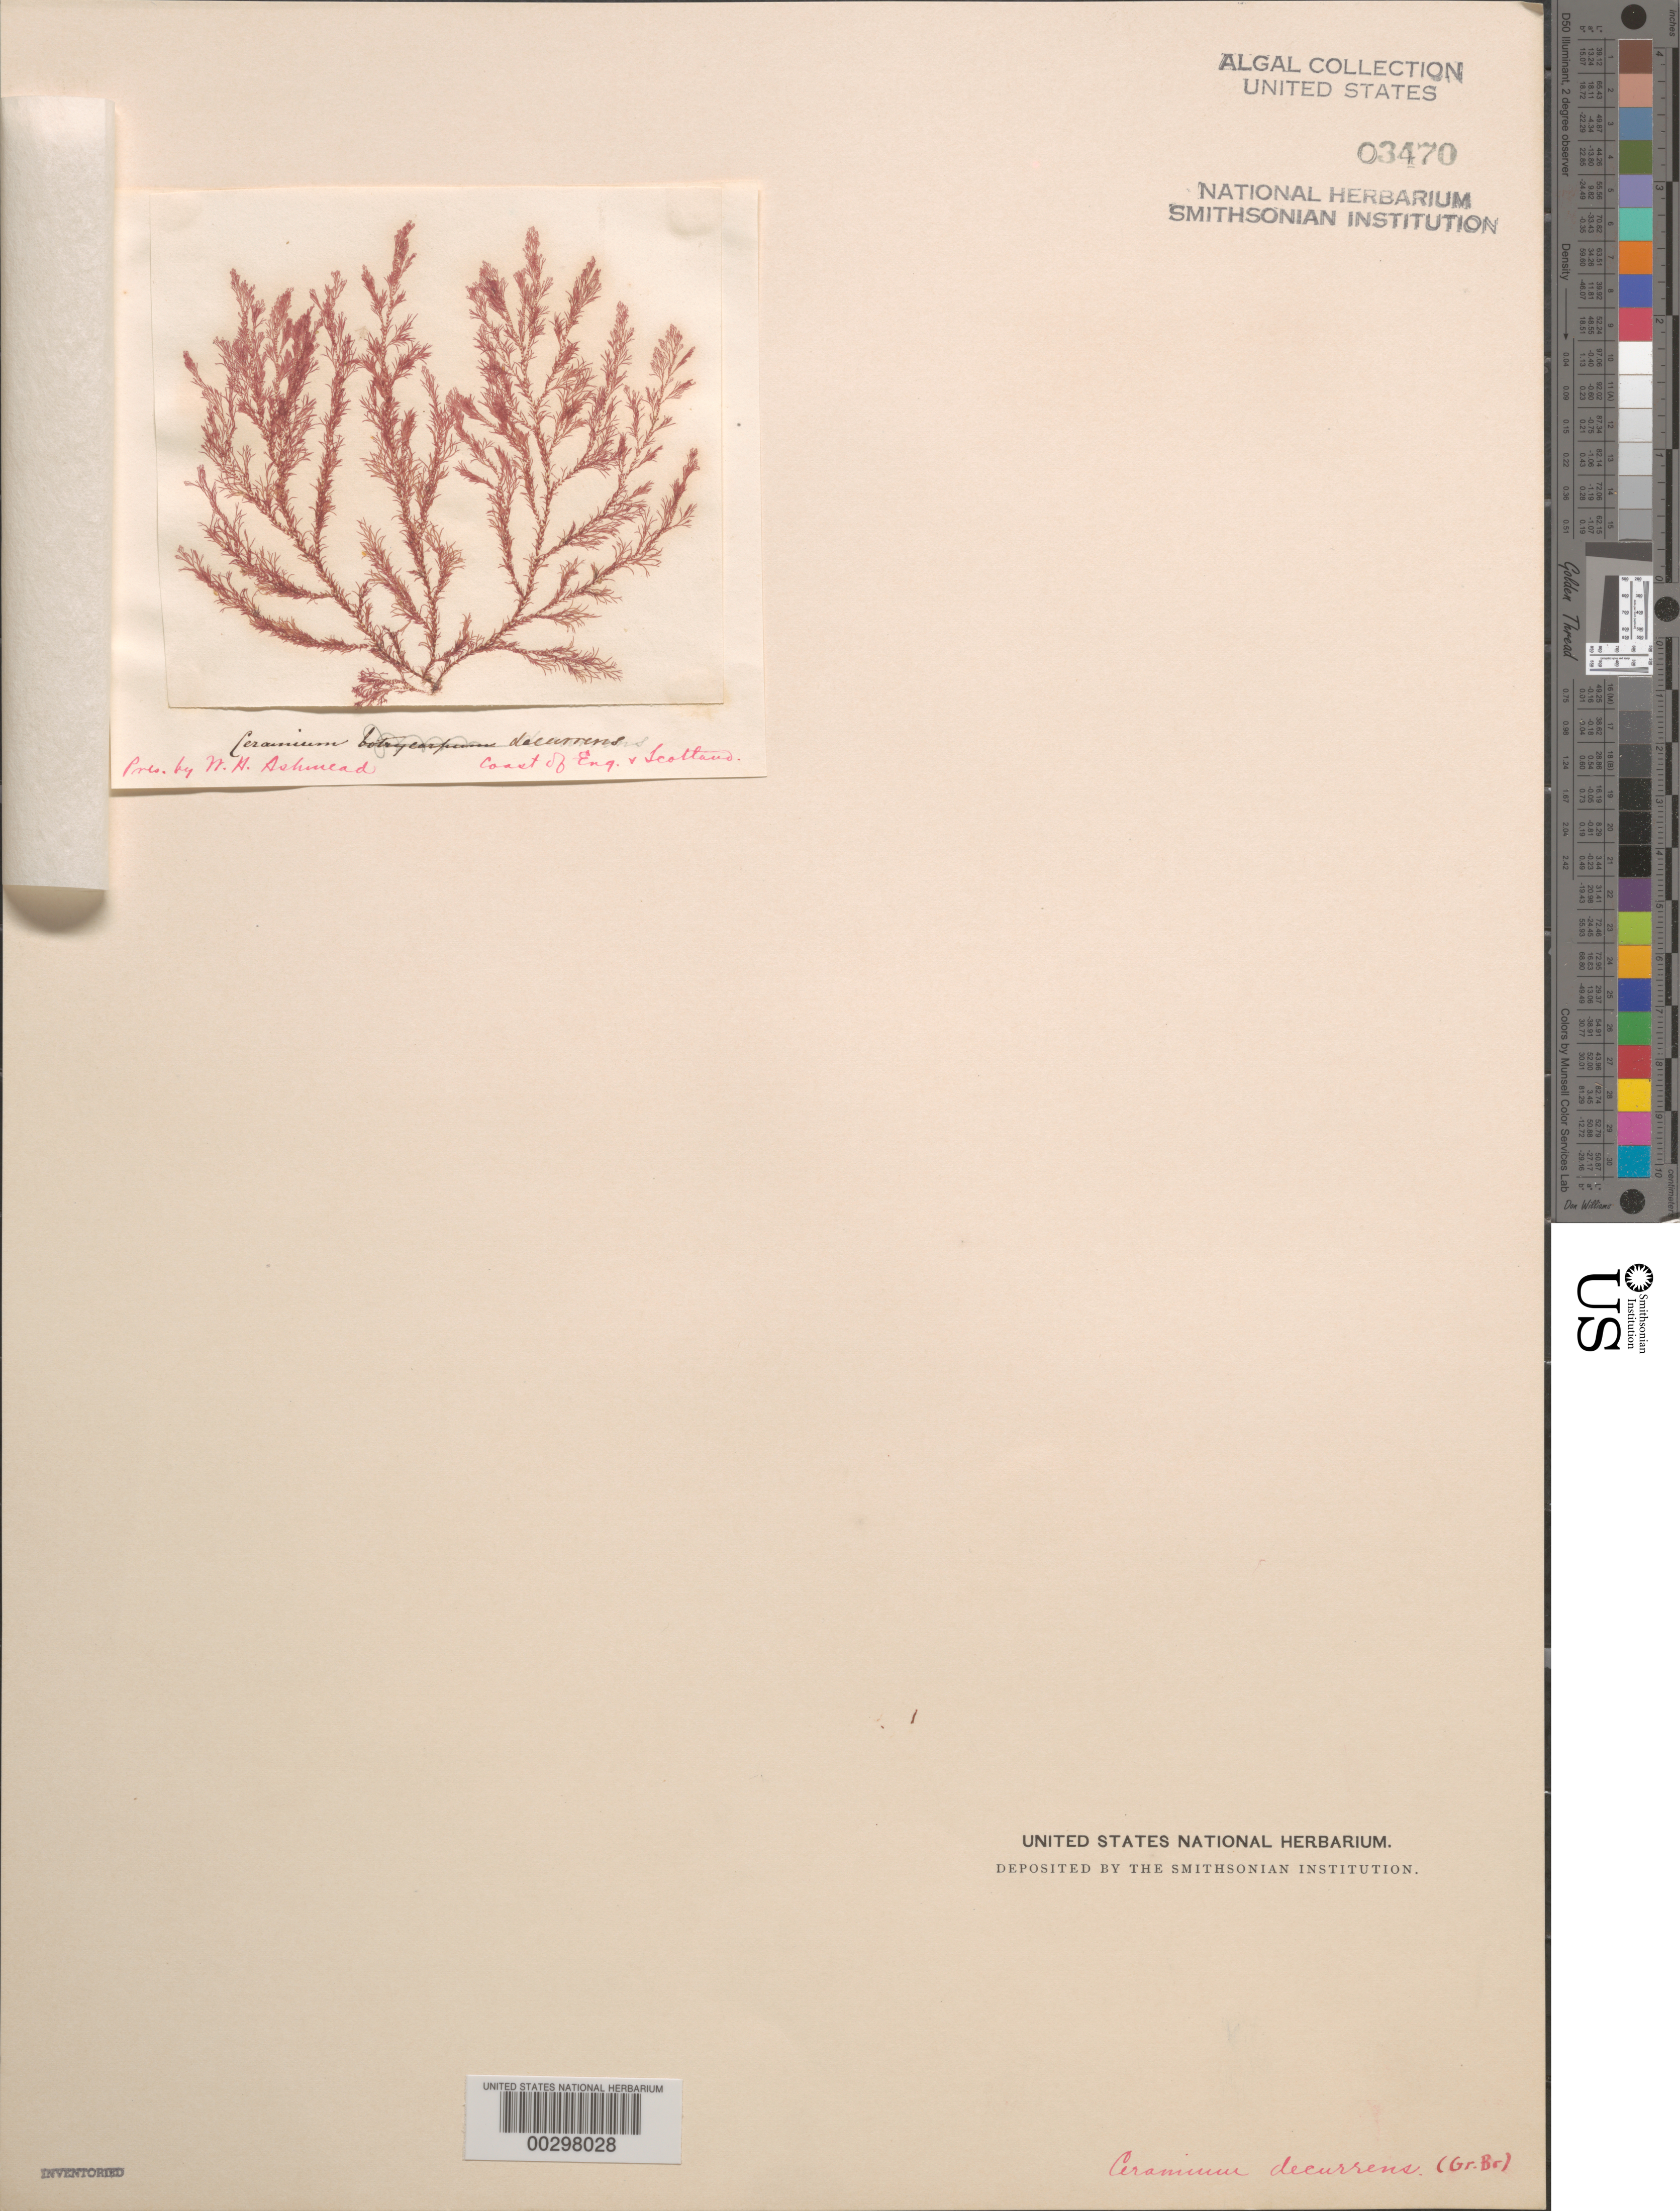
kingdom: Plantae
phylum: Rhodophyta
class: Florideophyceae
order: Ceramiales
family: Ceramiaceae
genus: Ceramium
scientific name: Ceramium circinatum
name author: (Kütz.) J. Agardh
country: United Kingdom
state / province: England / Scotland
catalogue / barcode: US 3470